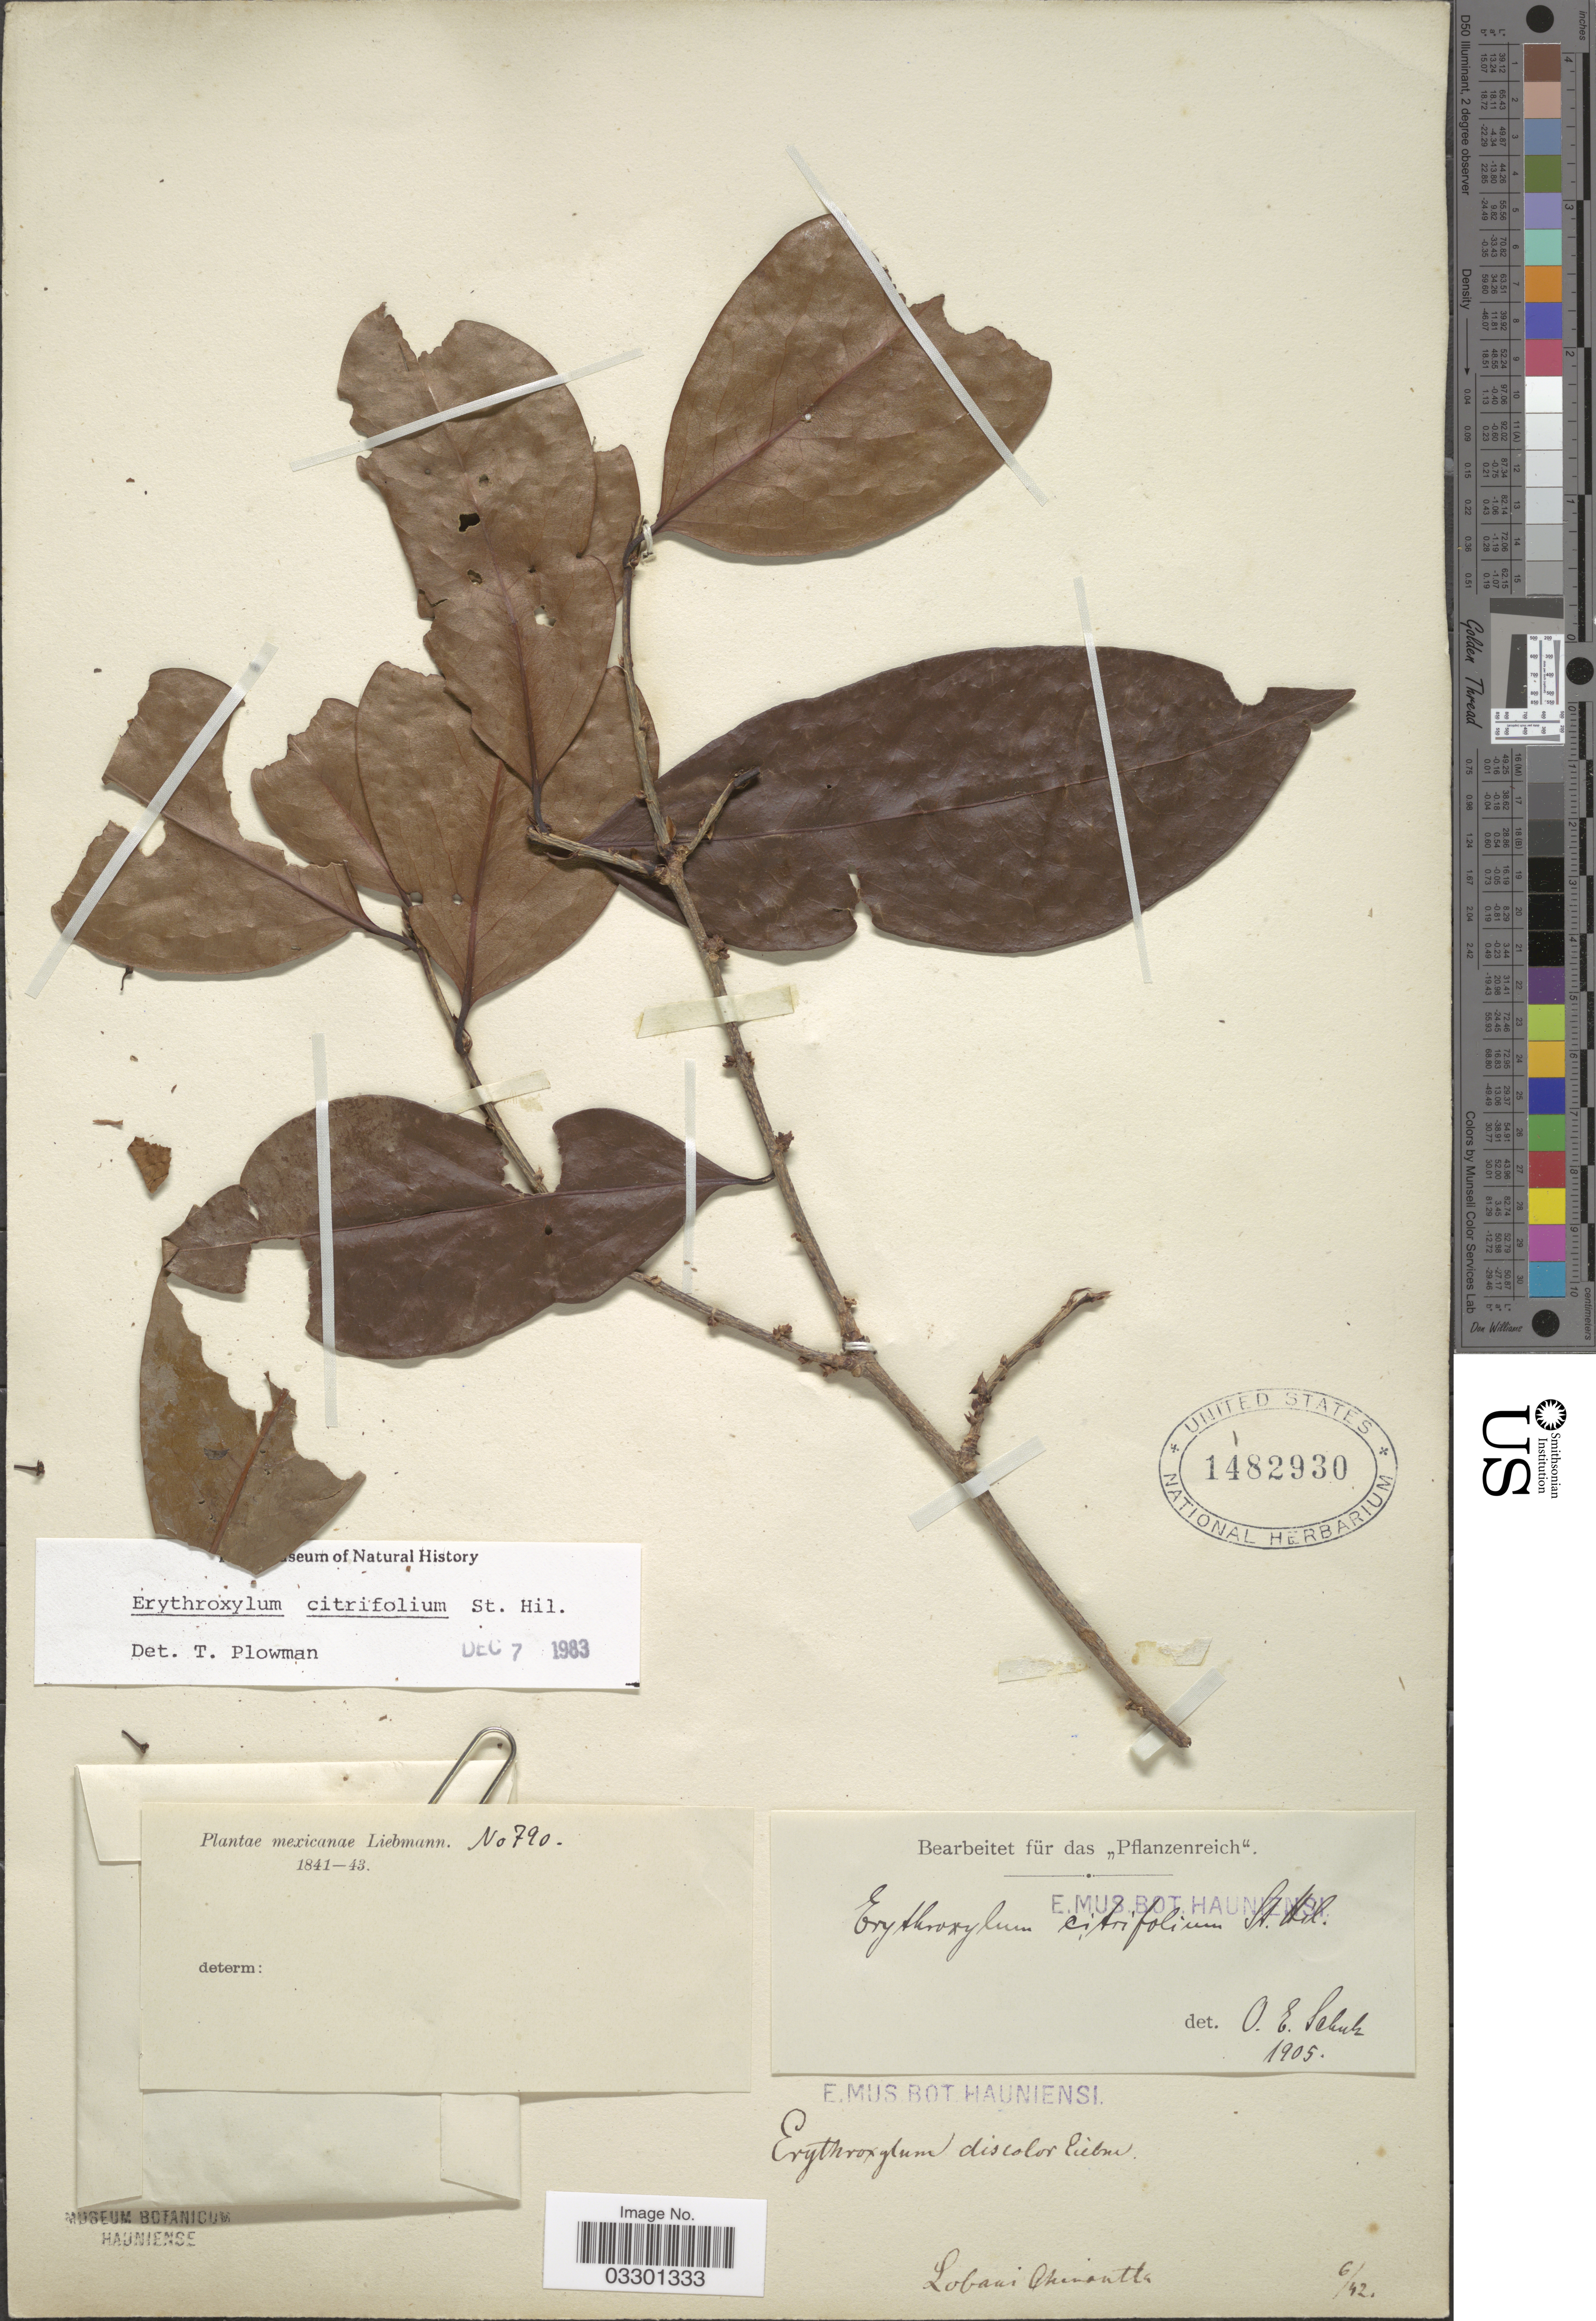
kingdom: Plantae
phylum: Tracheophyta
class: Magnoliopsida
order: Malpighiales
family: Erythroxylaceae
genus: Erythroxylum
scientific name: Erythroxylum citrifolium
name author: A. St.-Hil.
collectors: Liebmann, --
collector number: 790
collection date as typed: Transcribed d/m/y: /6/42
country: Mexico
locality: Lobani Chinantla.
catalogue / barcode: US 1482930